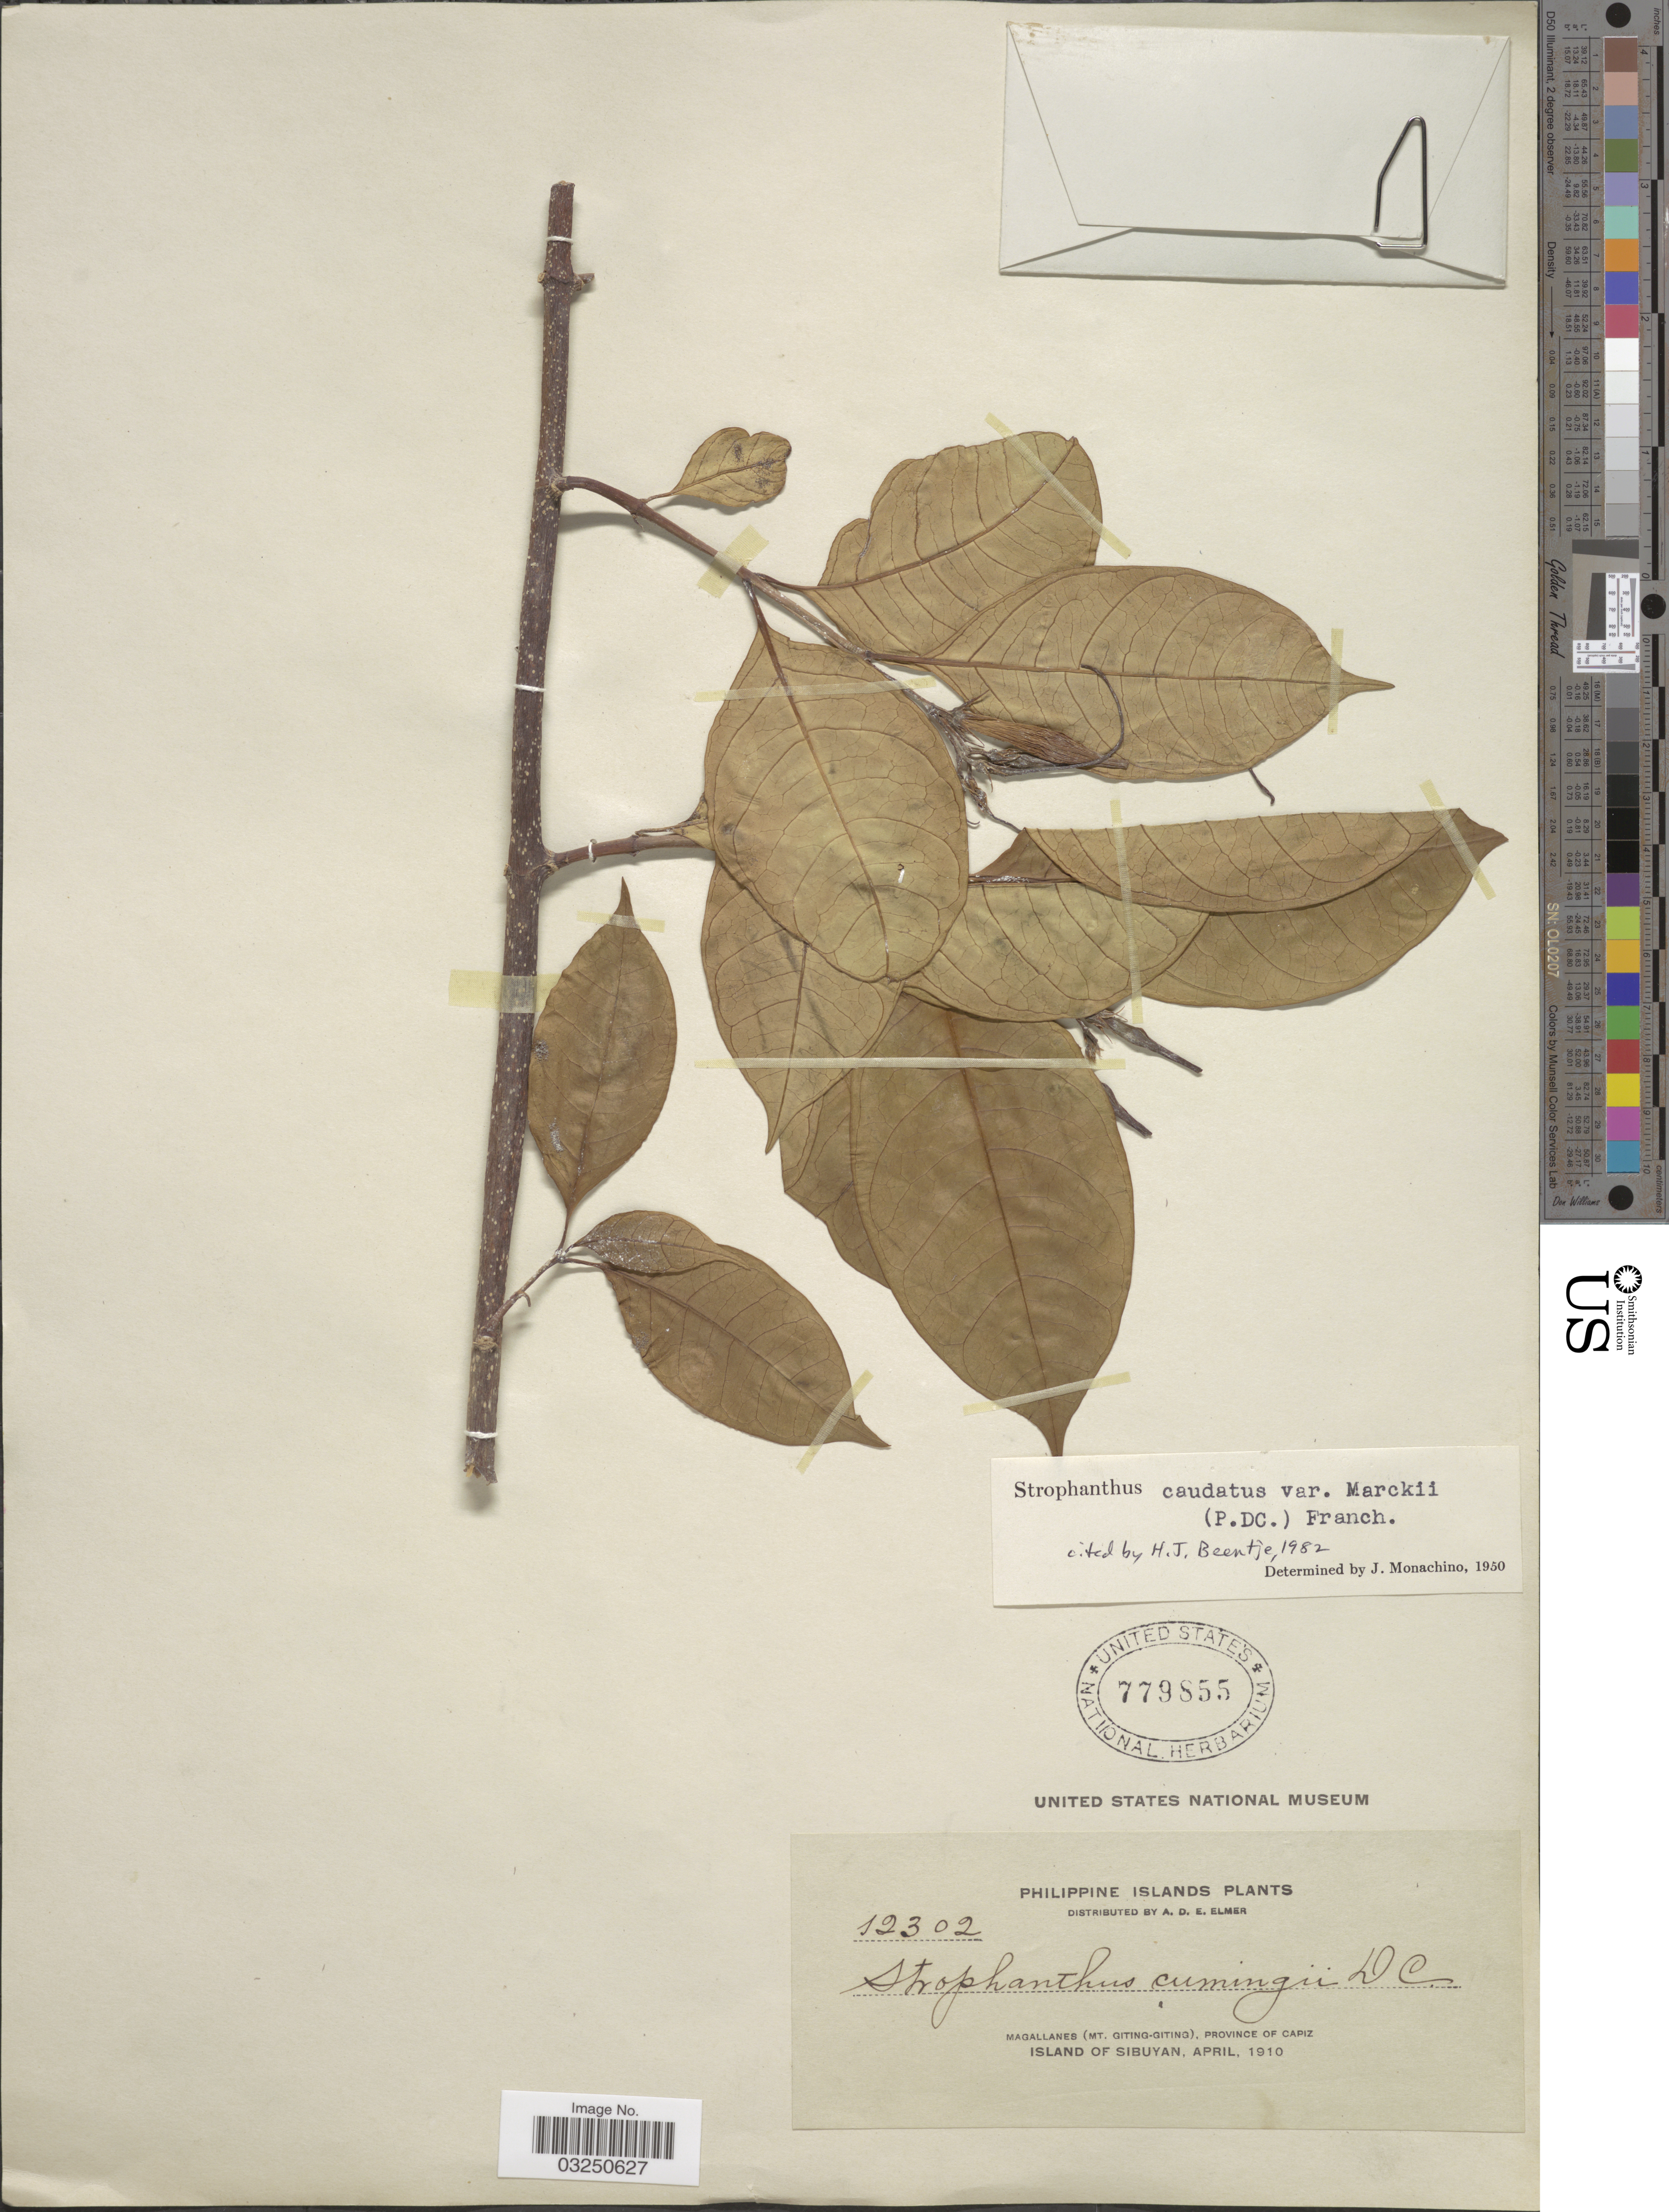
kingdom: Plantae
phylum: Tracheophyta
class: Magnoliopsida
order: Gentianales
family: Apocynaceae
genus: Strophanthus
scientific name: Strophanthus caudatus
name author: (L.) Kurz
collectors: A. D. E. Elmer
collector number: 12302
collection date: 1910-04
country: Philippines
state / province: Western Visayas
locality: Magallanes (Mt. Giting-Giting), Province of Capiz. Island of Sibuyan.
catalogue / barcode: US 779855